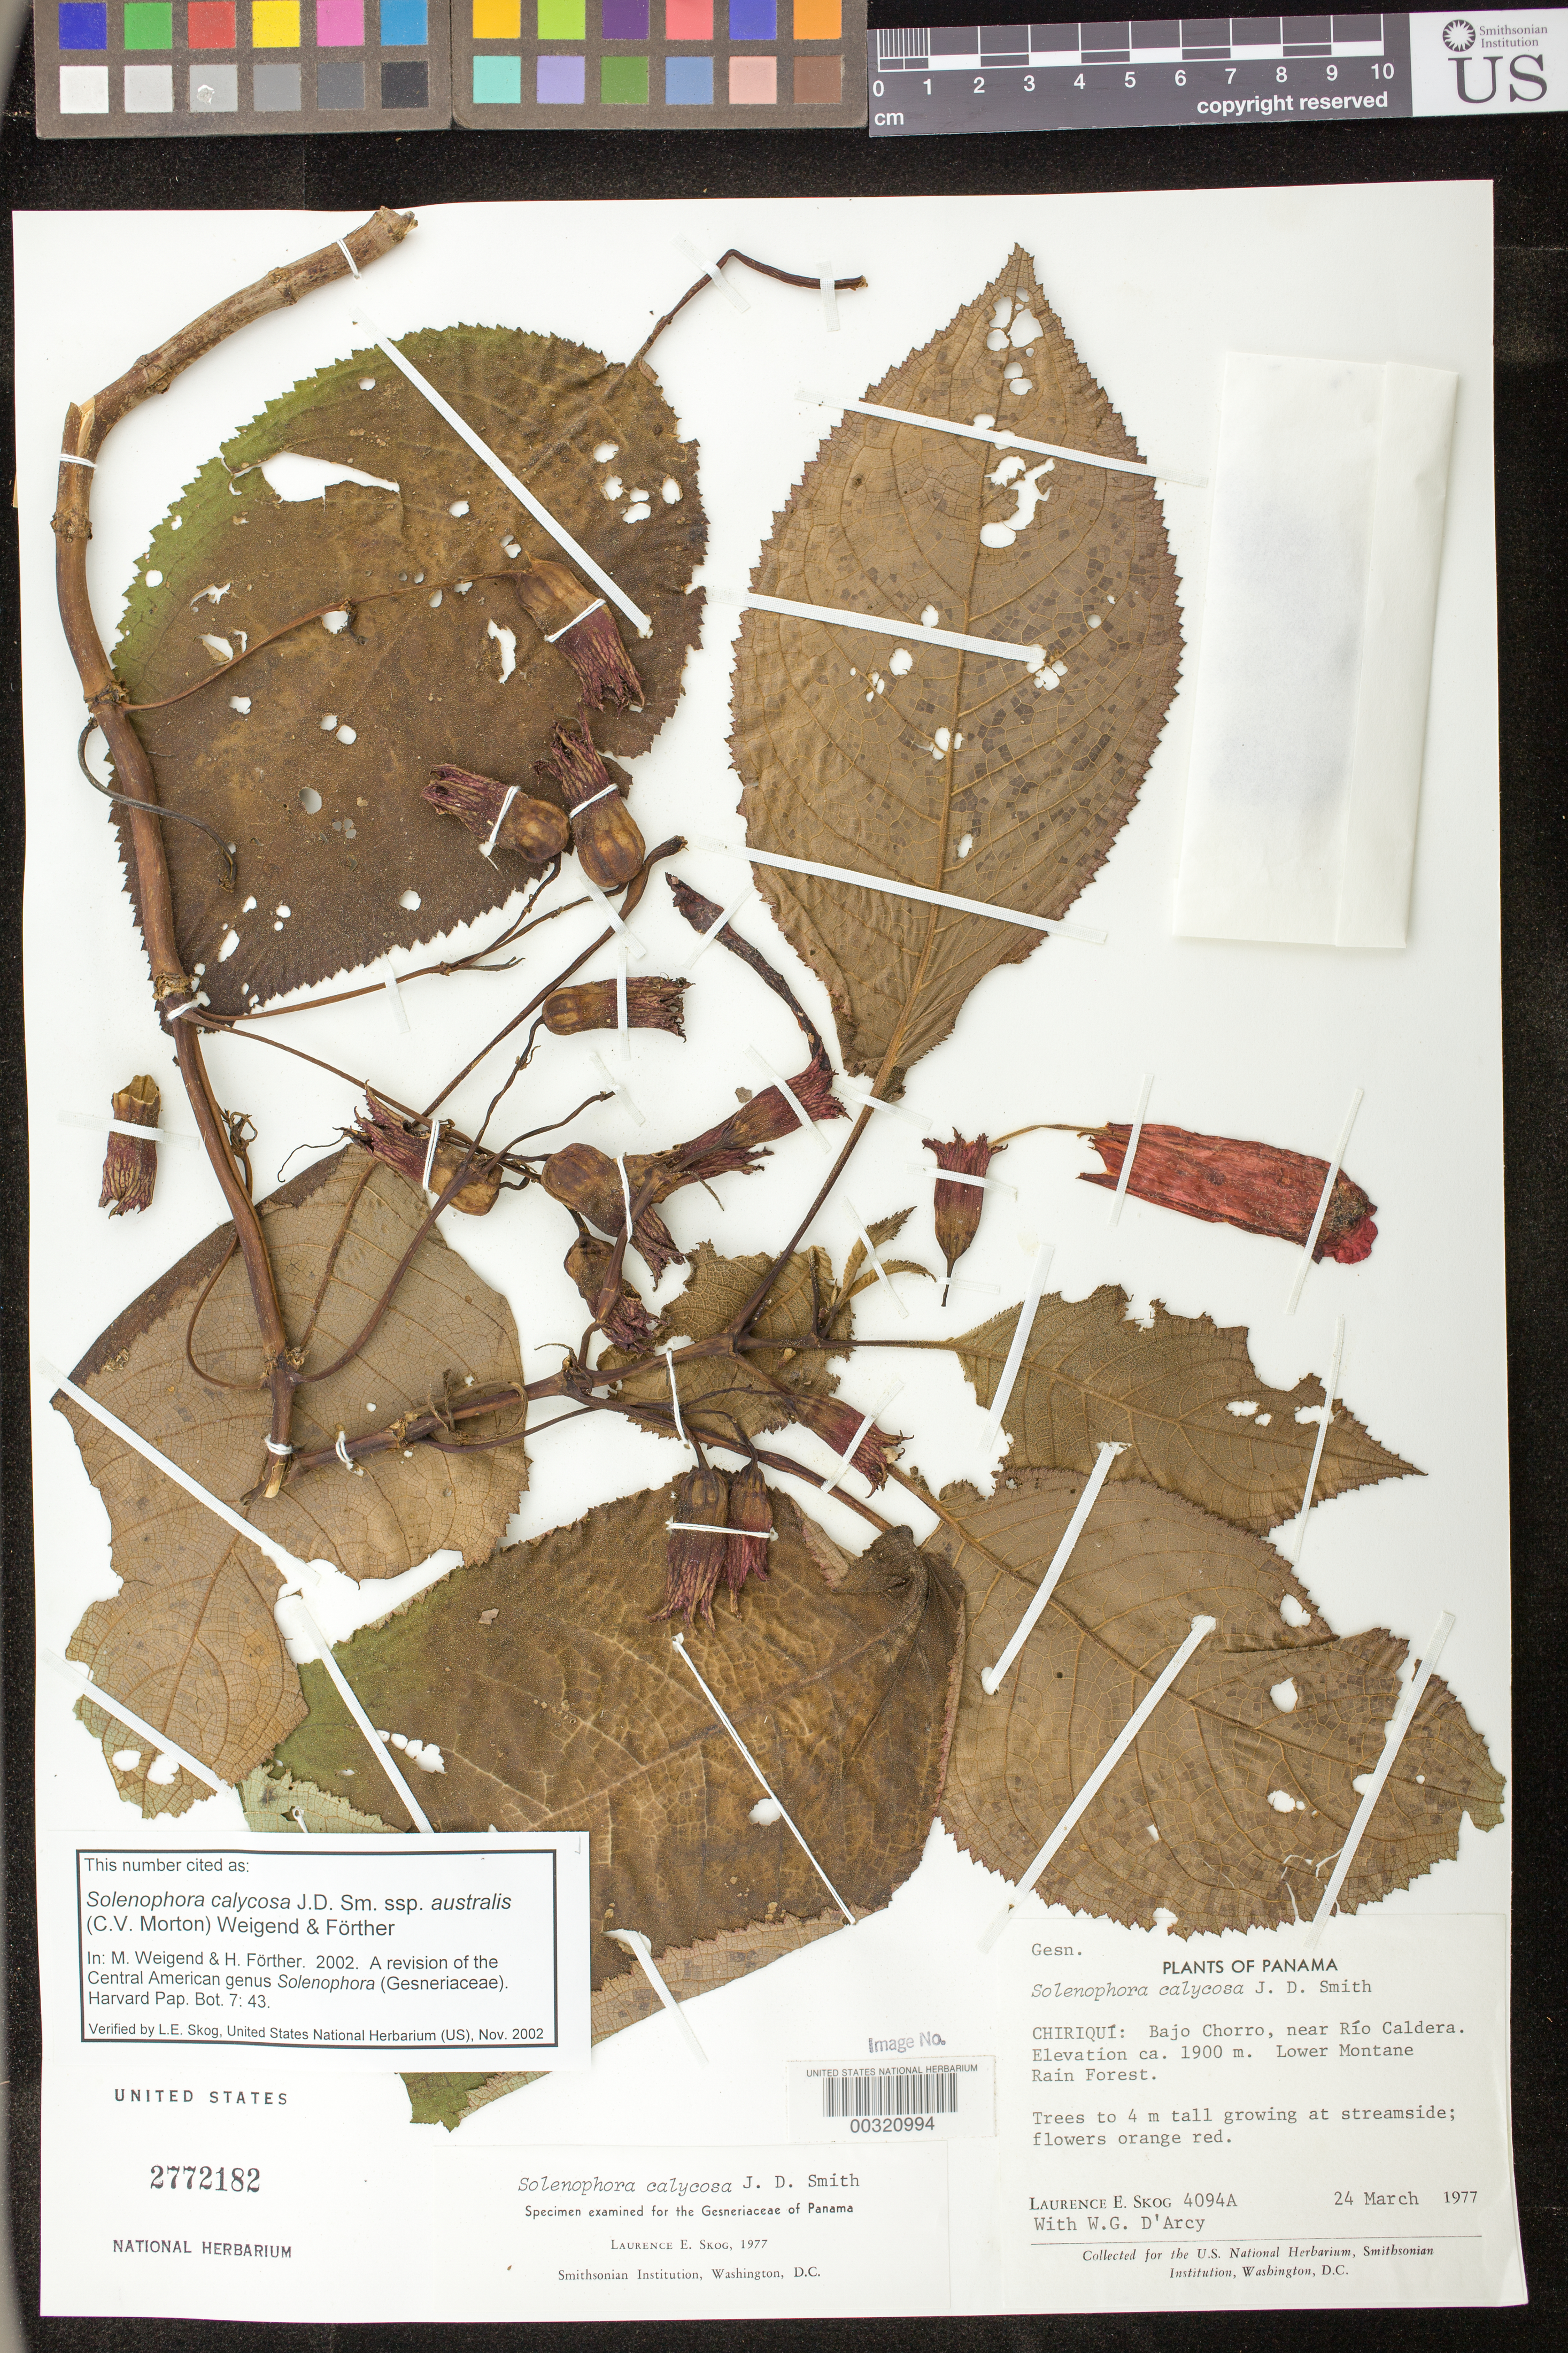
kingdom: Plantae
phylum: Tracheophyta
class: Magnoliopsida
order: Lamiales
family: Gesneriaceae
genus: Solenophora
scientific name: Solenophora calycosa subsp. australis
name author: (C.V. Morton) Weigend & Förther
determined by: Weigend; Förther, Harald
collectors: L. E. Skog & W. G. D'Arcy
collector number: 4094 A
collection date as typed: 24 Mar 1977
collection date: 1977-03-24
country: Panama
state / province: Chiriquí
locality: Bajo Chorro, near Rio Caldera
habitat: Lower montane rain forest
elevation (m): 1900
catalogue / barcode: US 2772182